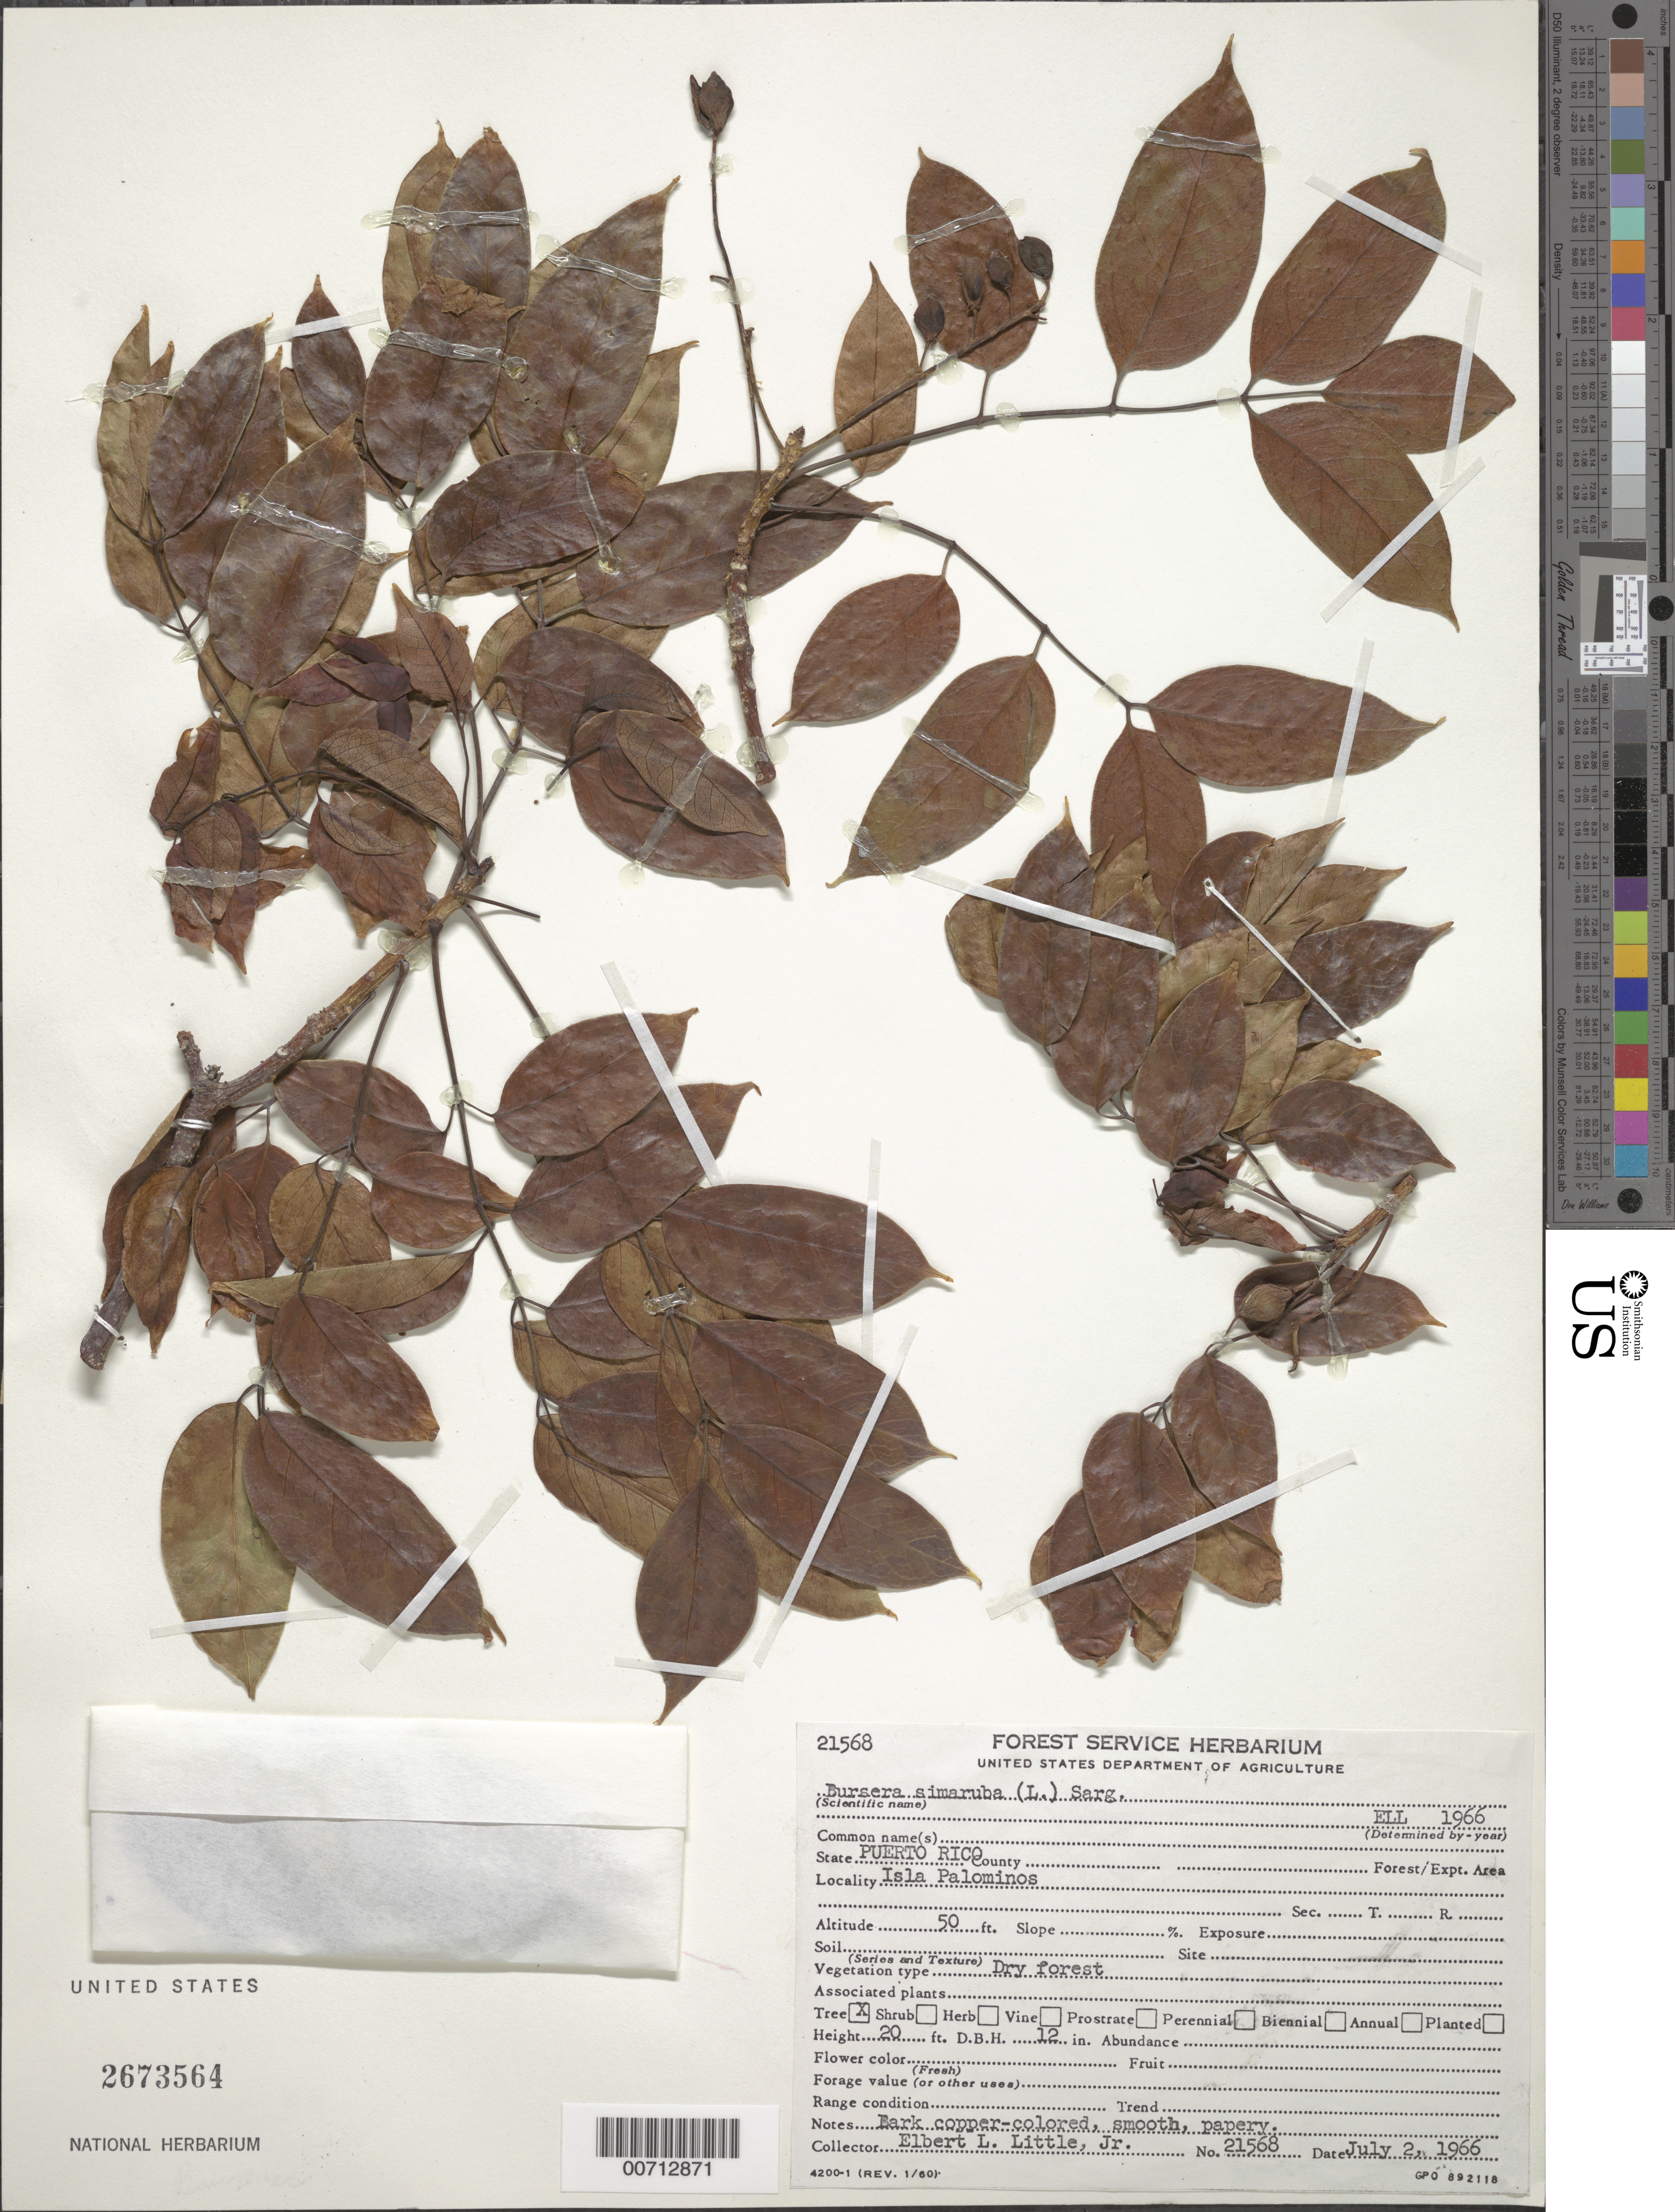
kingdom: Plantae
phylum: Tracheophyta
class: Magnoliopsida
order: Sapindales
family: Burseraceae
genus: Bursera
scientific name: Bursera simaruba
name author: (L.) Sarg.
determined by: Little, Elbert L., Jr., (FSSR), United States Department of Agriculture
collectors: E. L. Little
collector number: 21568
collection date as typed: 02 Jul 1966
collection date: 1966-07-02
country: Puerto Rico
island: Greater Antilles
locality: Isla Palominos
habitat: Dry forest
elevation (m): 15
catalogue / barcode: US 2673564